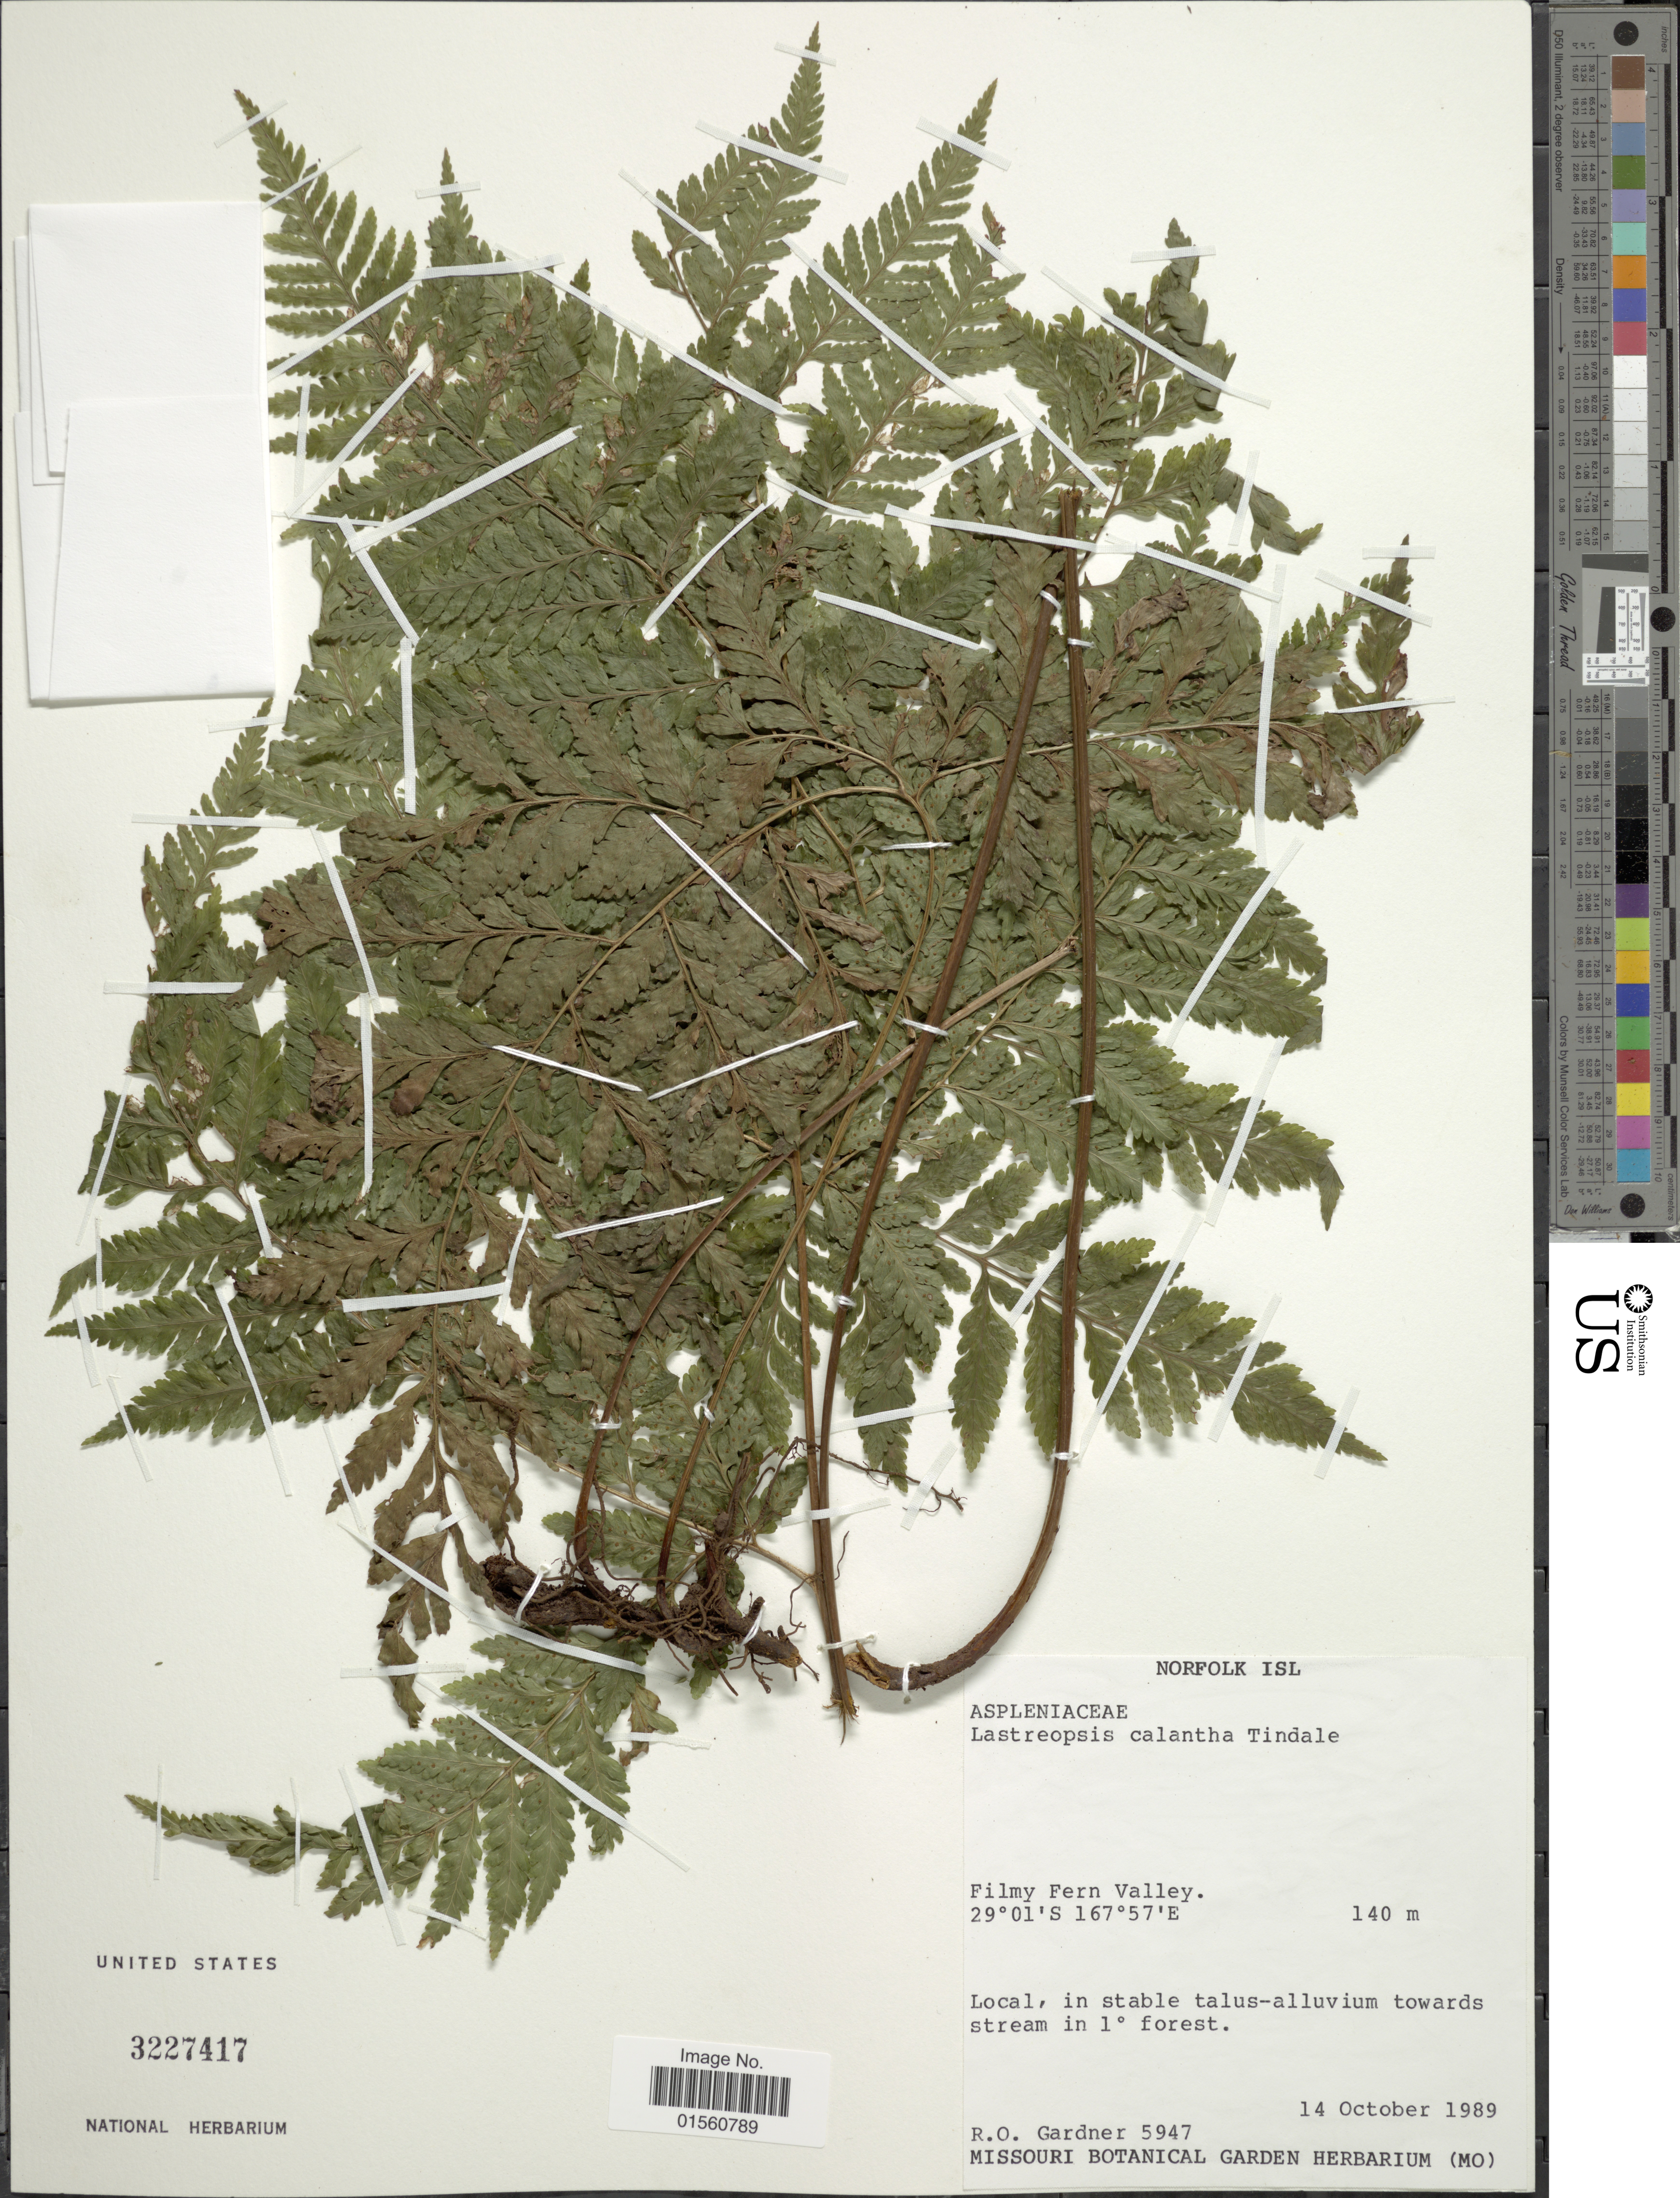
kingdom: Plantae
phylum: Tracheophyta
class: Polypodiopsida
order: Polypodiales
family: Dryopteridaceae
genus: Parapolystichum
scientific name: Parapolystichum calanthum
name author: (Endl.) J.J.S. Gardner & Nagalingum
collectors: R. O. Gardner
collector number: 5947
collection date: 1989-10-14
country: Australia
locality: Norfolk Isl, Filmy Fern Valley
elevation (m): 140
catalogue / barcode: US 3227417